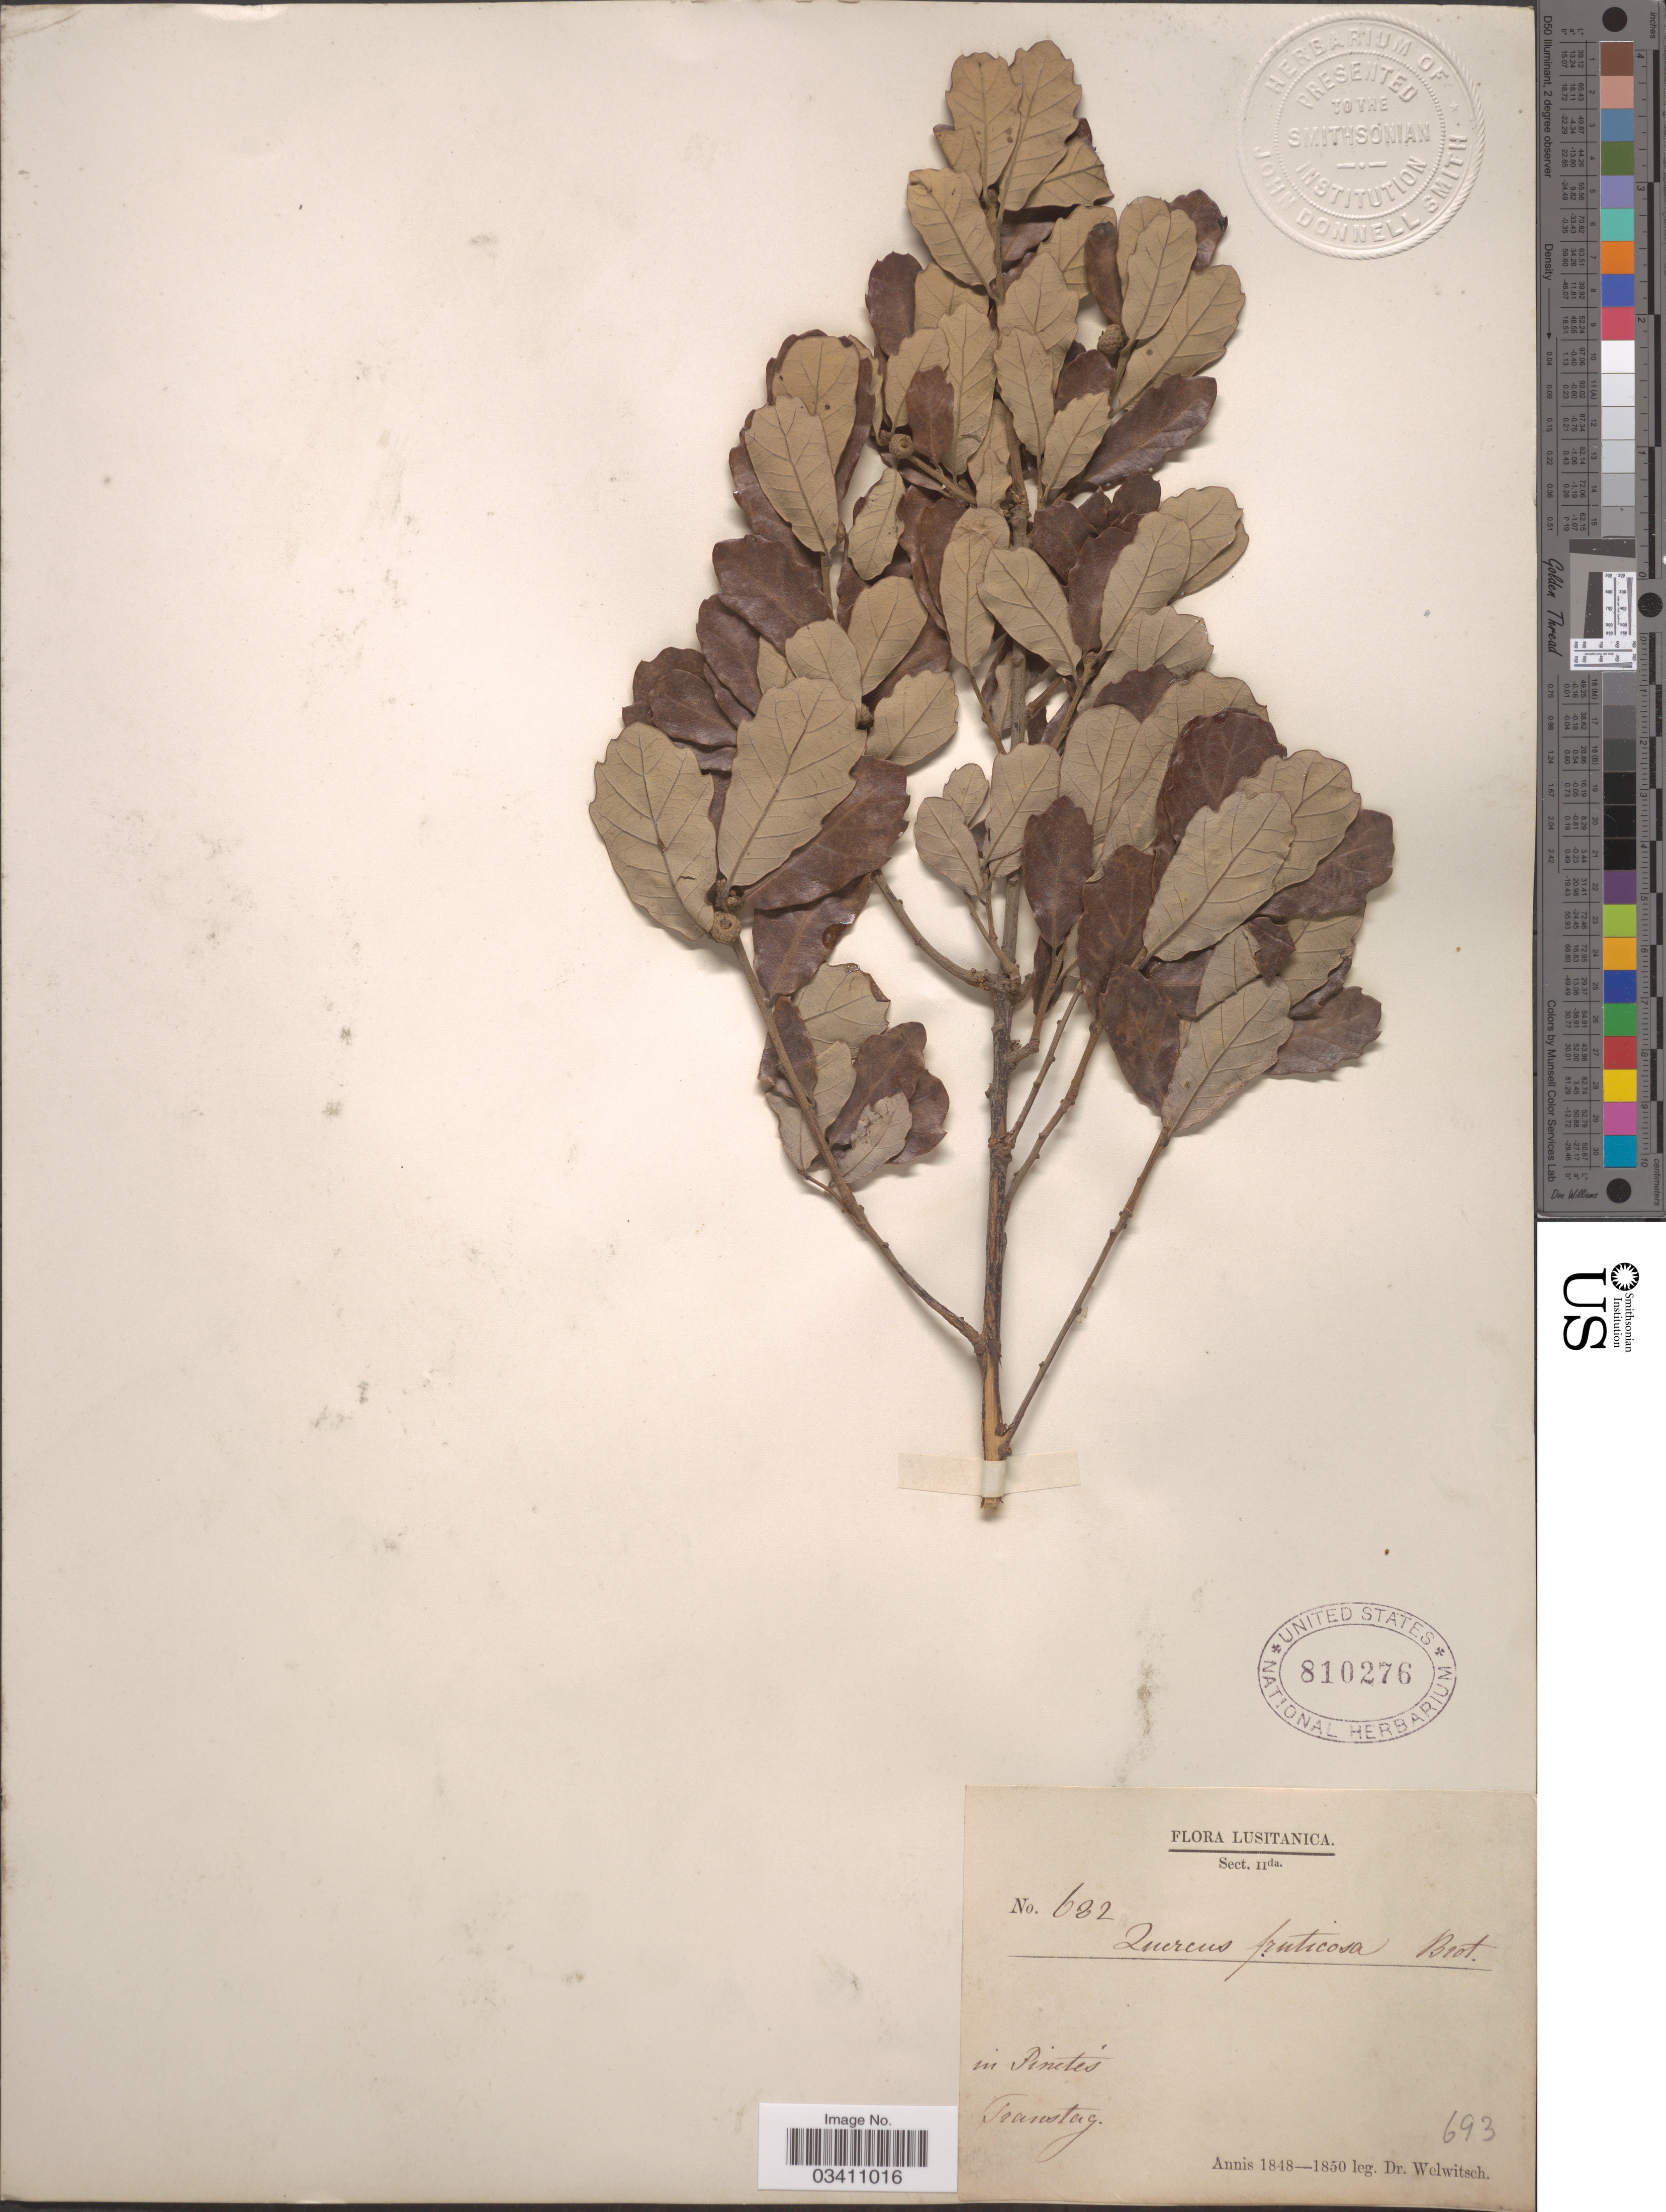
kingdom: Plantae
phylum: Tracheophyta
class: Magnoliopsida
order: Fagales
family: Fagaceae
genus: Quercus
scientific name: Quercus fruticosa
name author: Brot.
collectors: -. Welwitsch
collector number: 682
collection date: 1848/1850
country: Portugal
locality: Lusitanica. In Pinetis. Transtag.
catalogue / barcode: US 810276